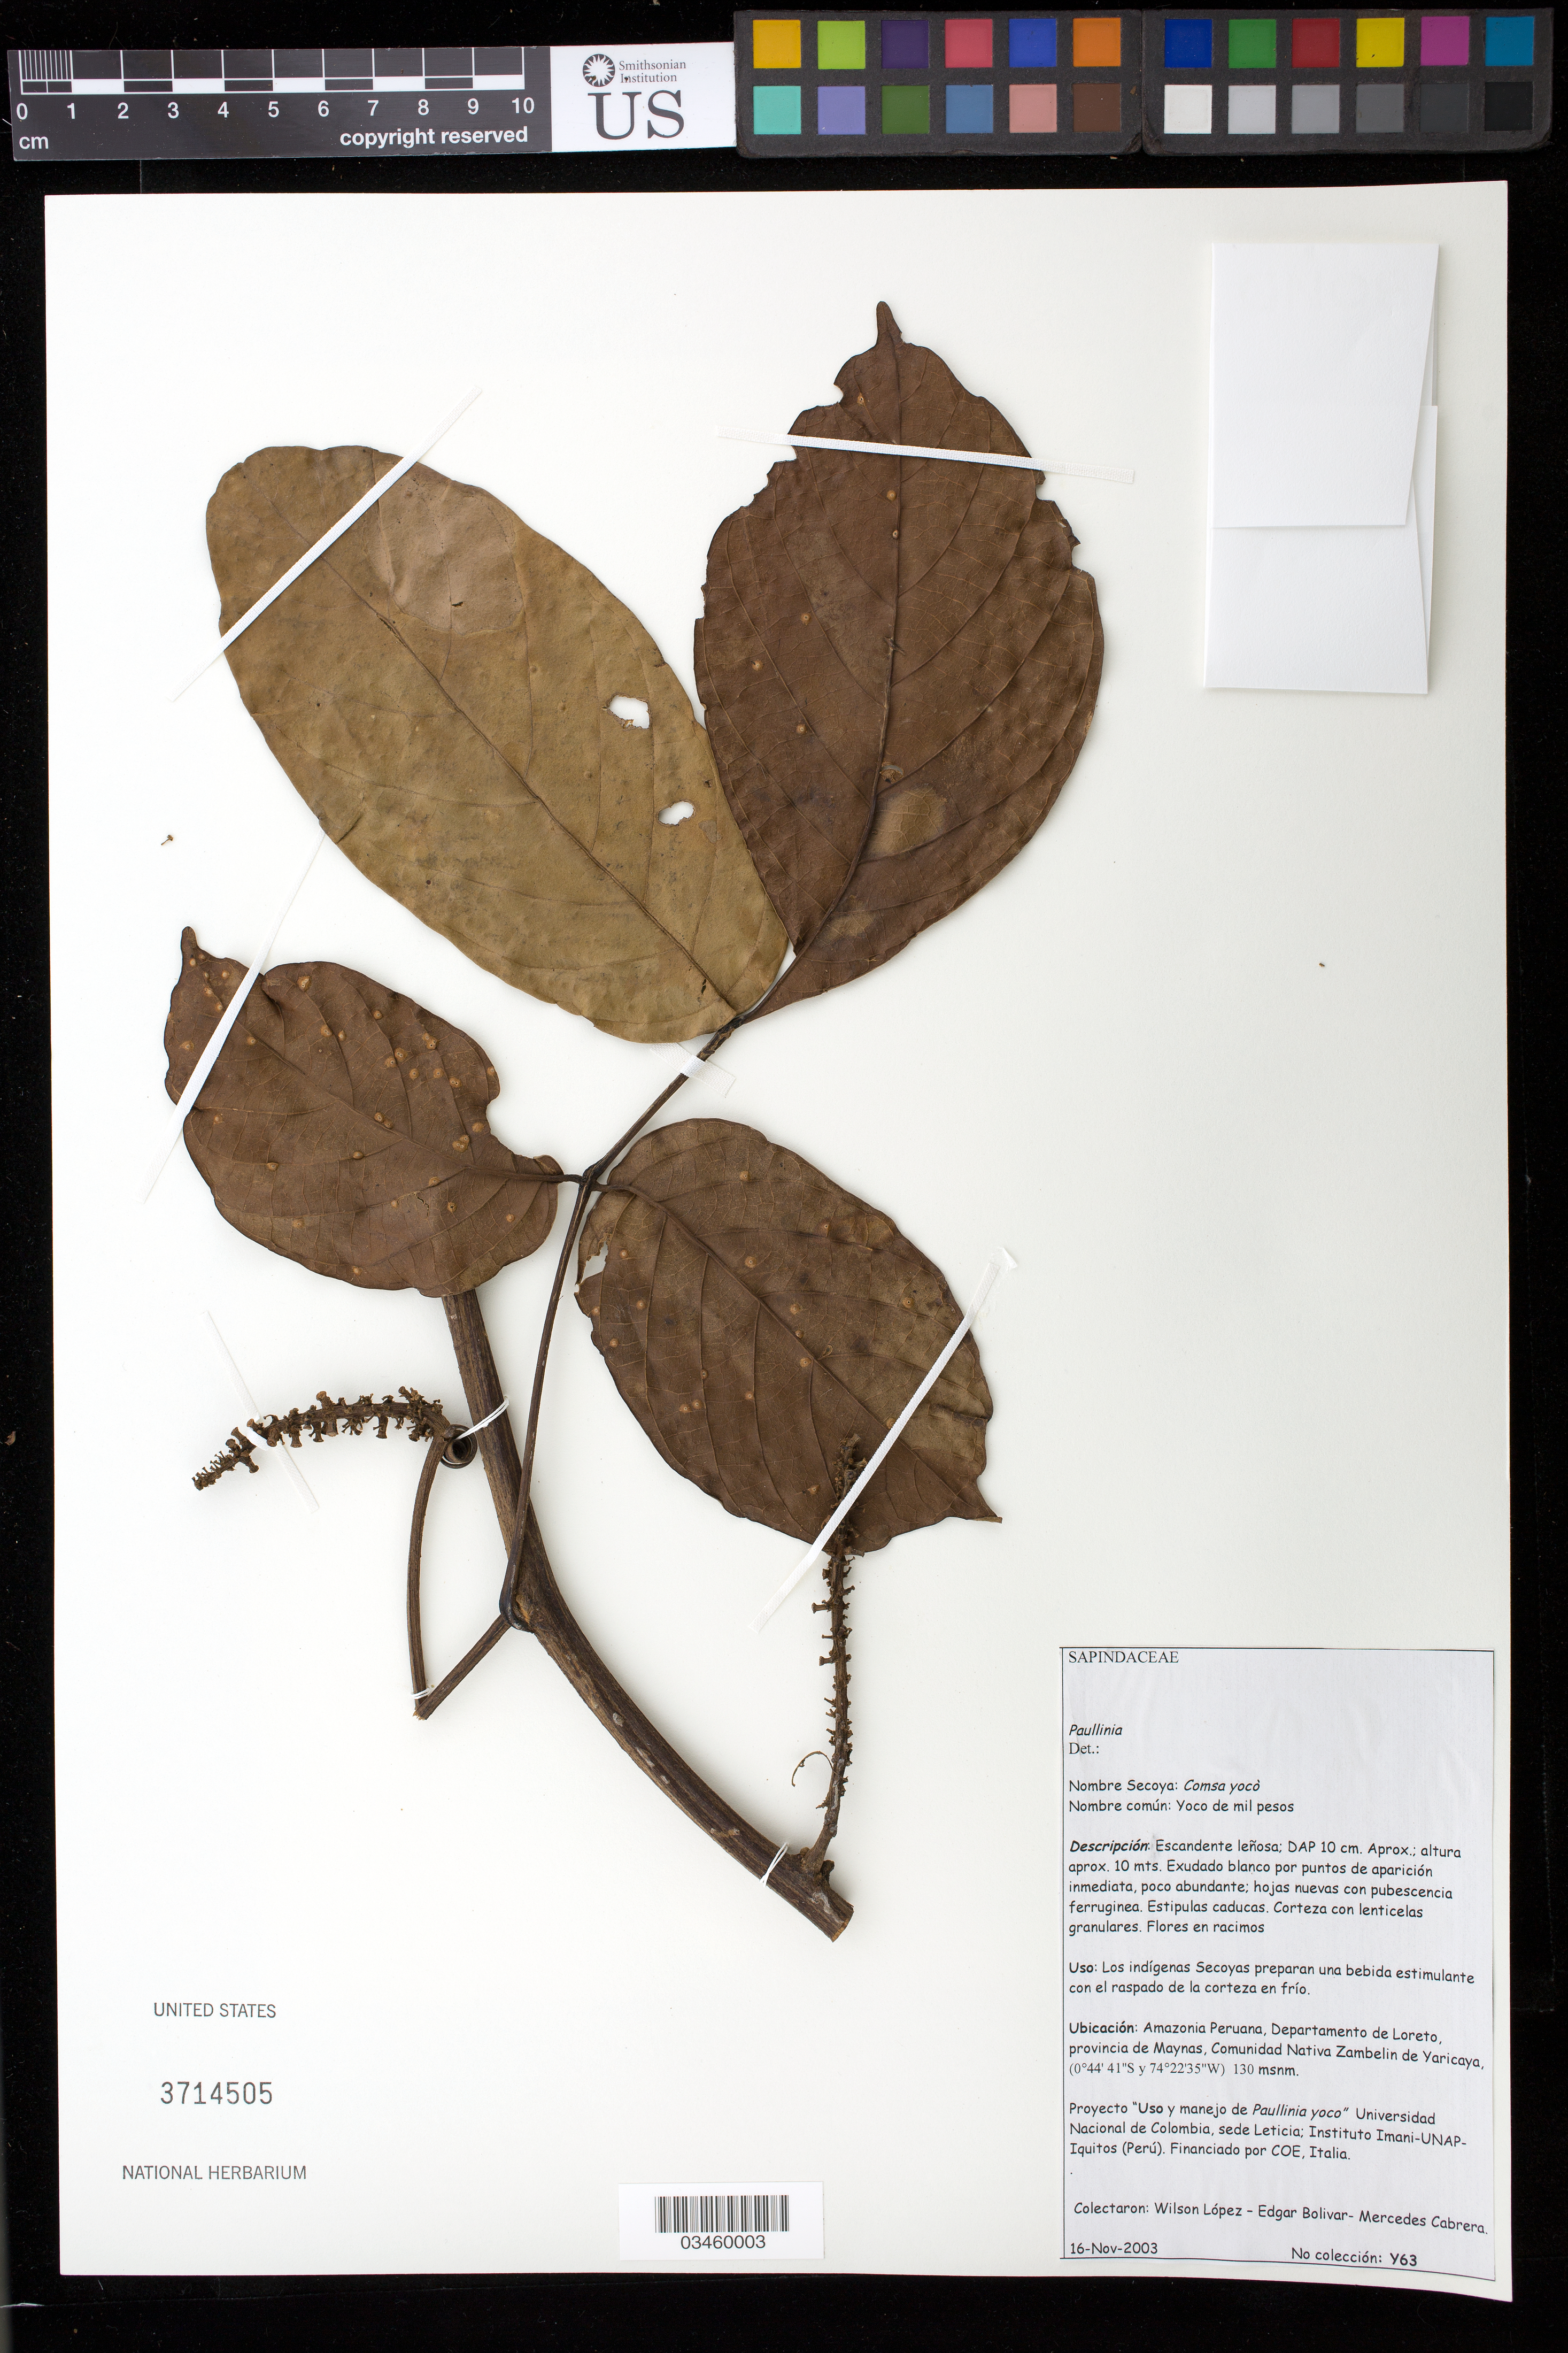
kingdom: Plantae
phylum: Tracheophyta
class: Magnoliopsida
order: Sapindales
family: Sapindaceae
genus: Paullinia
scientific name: Paullinia sp.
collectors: W. López, E. Bolivar & M. Cabrera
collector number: Y63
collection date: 2003-11-16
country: Peru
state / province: Loreto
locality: Provincia de Maynas, Comunidad Nativa Zambelin de Yaricaya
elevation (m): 130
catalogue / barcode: US 3714505